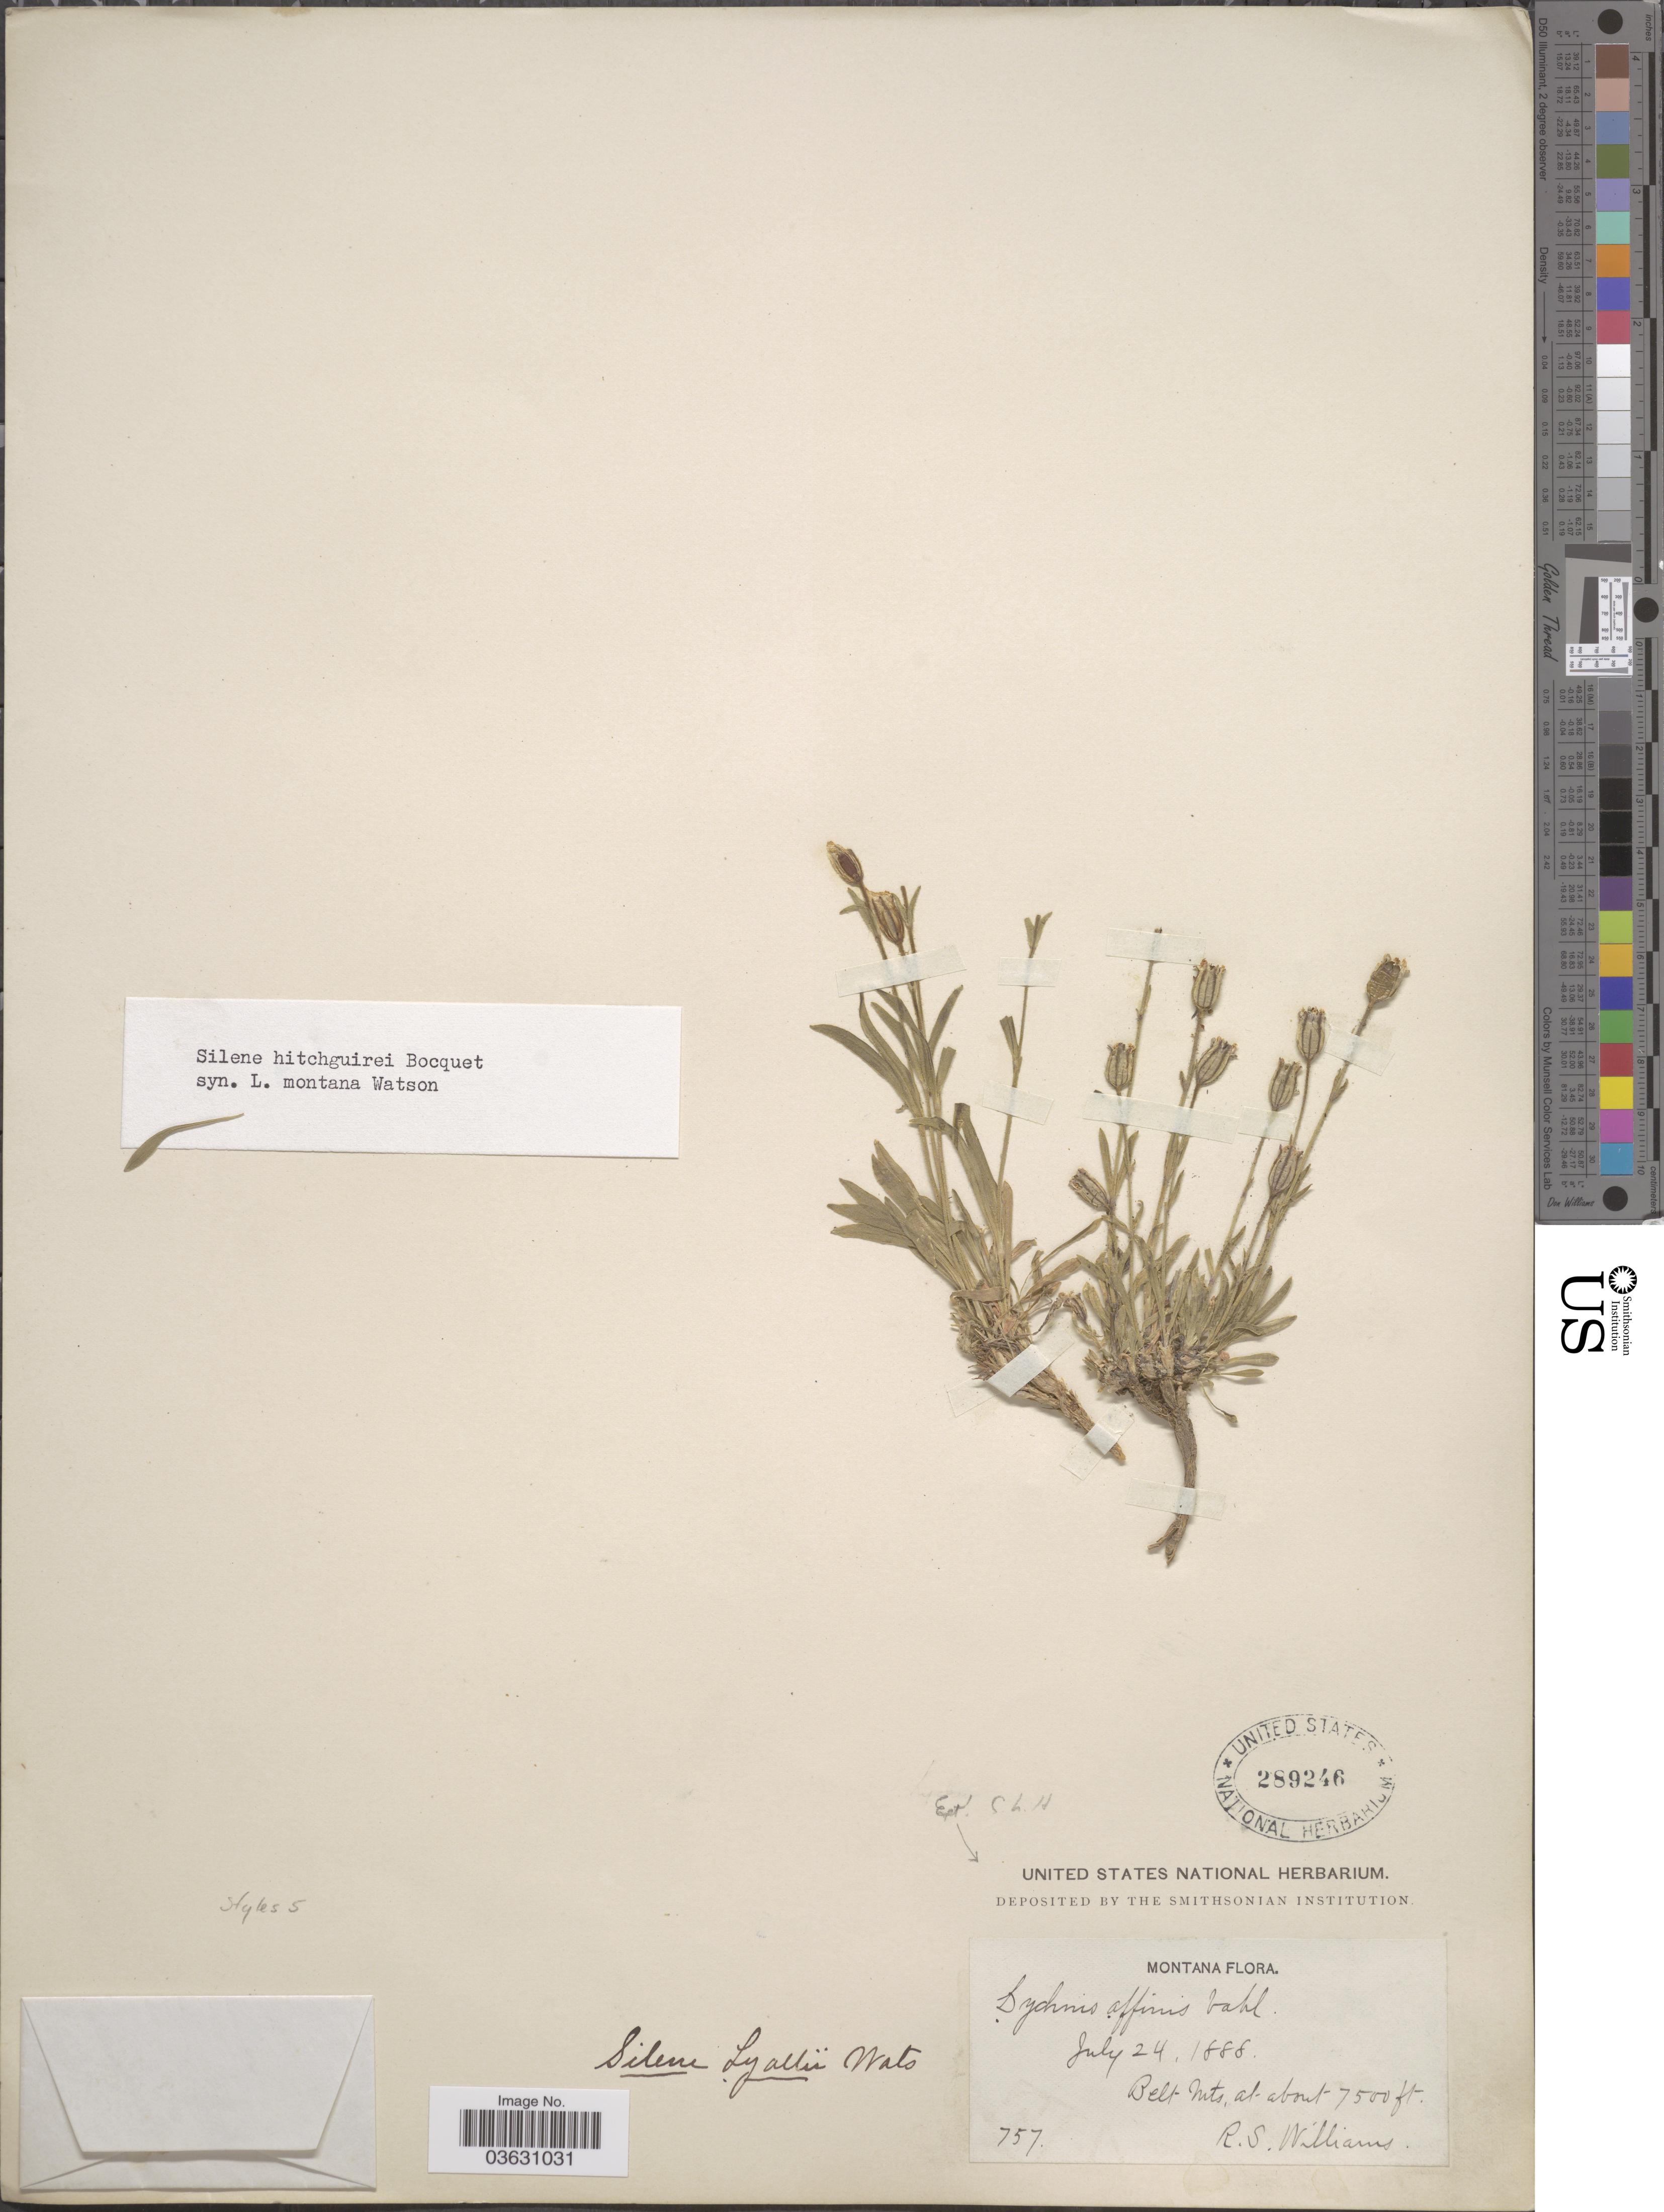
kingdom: Plantae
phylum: Tracheophyta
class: Magnoliopsida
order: Caryophyllales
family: Caryophyllaceae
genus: Silene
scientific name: Silene hitchguirei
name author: Bocquet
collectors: R. S. Williams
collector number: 757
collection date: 1888-07-24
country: United States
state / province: Montana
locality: Belt Mts.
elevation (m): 2286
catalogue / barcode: US 289246